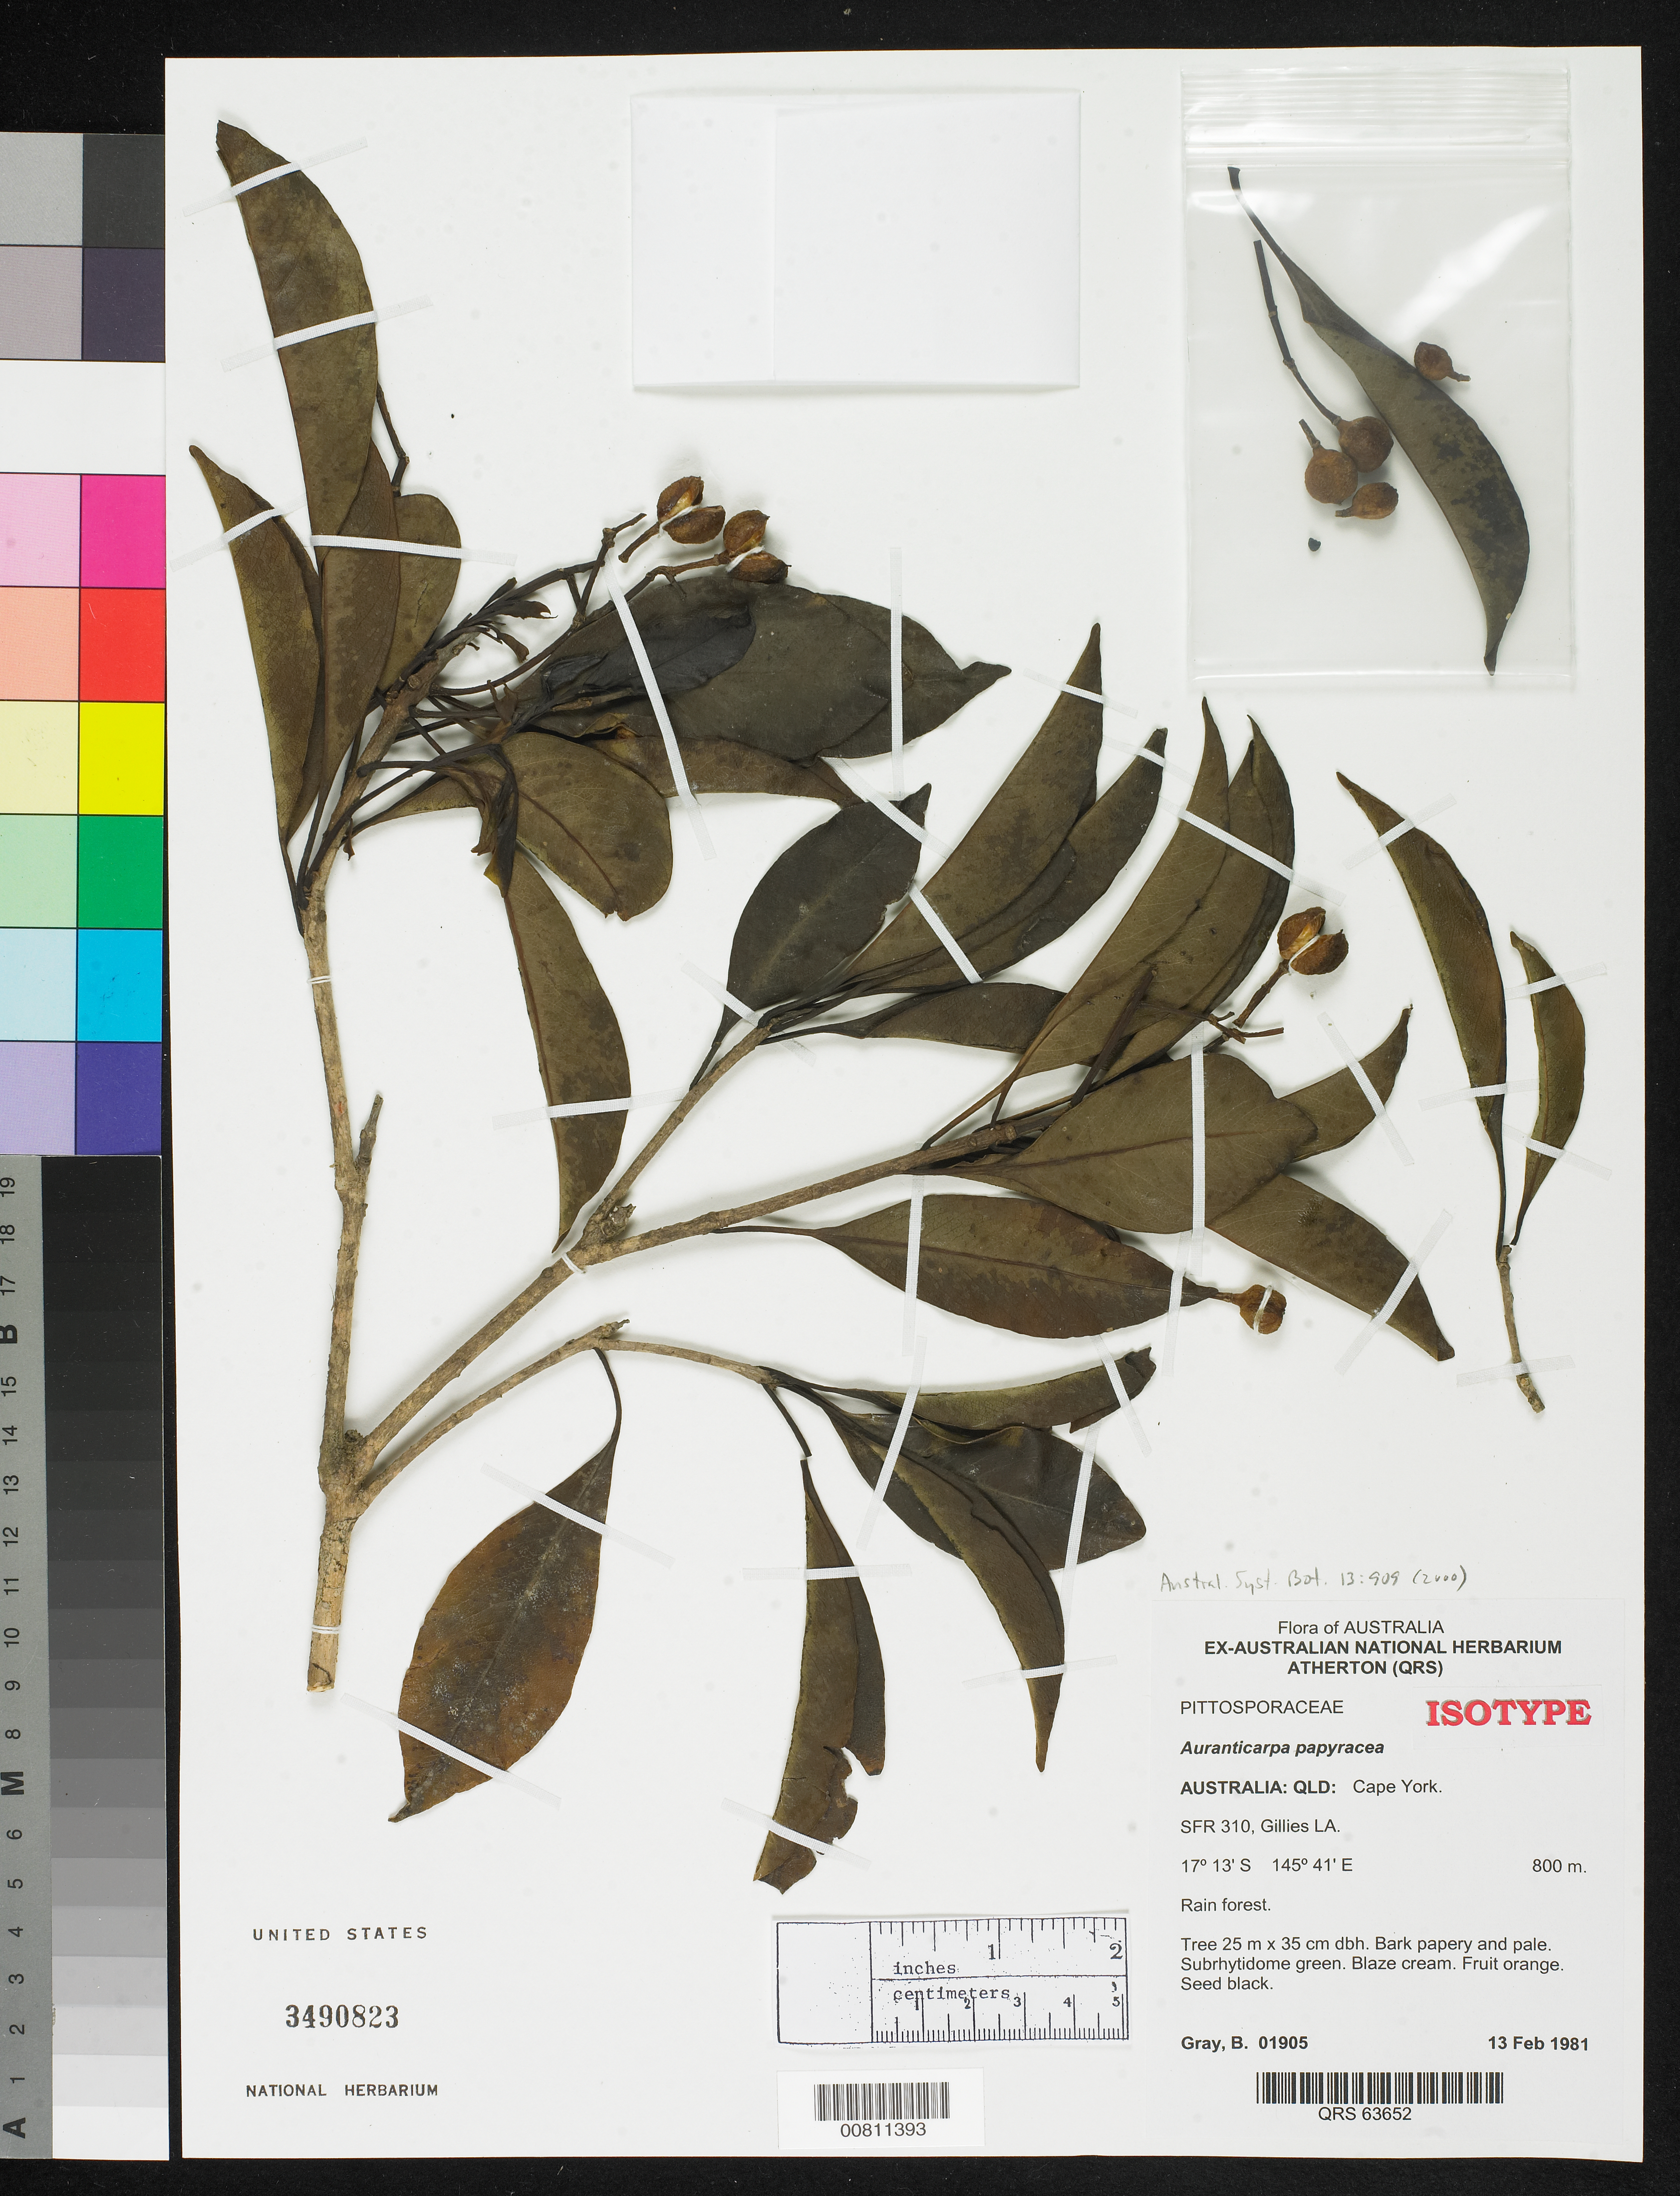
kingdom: Plantae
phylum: Tracheophyta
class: Magnoliopsida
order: Apiales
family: Pittosporaceae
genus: Auranticarpa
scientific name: Auranticarpa papyracea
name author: L.W. Cayzer & et al.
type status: Isotype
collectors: B. Gray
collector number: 1905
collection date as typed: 13 Feb 1981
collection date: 1981-02-13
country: Australia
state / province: Queensland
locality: Australia: QLD: Cape York. SFR 310, Gillies LA.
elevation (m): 800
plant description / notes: Holotype at QRS.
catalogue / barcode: US 3490823